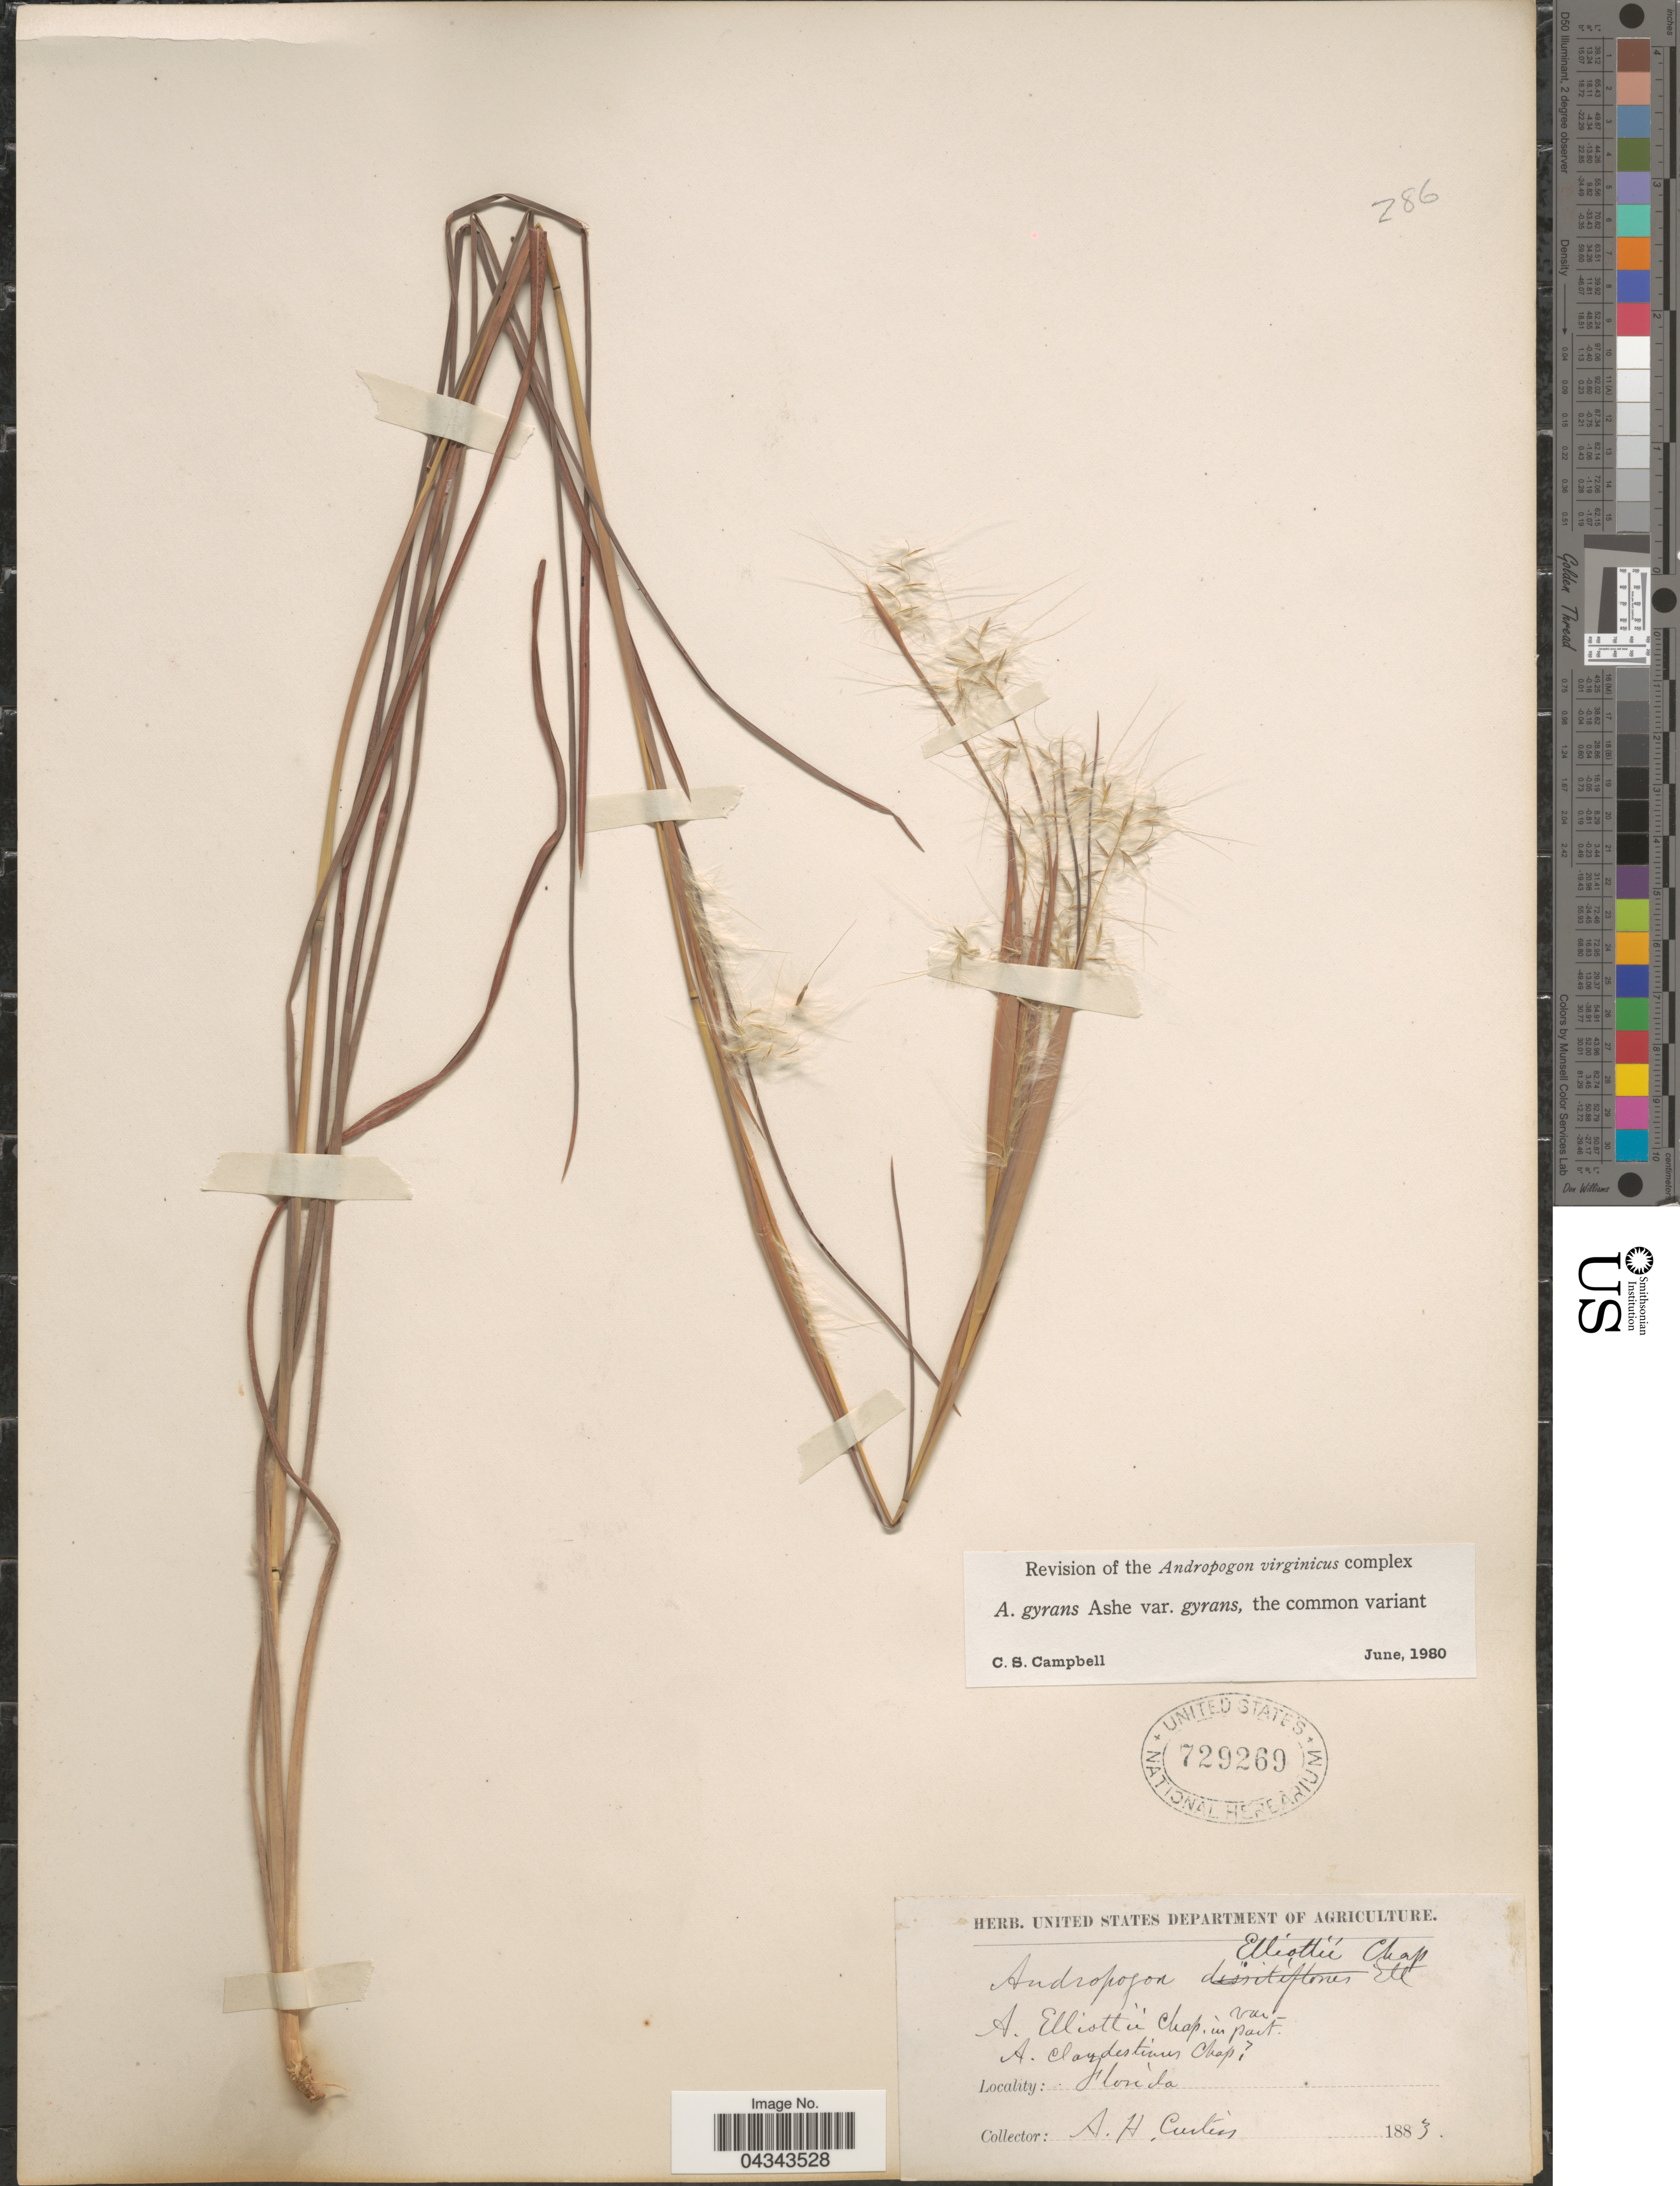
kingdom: Plantae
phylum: Tracheophyta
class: Liliopsida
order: Poales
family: Poaceae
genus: Andropogon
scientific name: Andropogon gyrans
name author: Ashe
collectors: A. H. Curtiss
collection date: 1883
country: United States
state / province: Florida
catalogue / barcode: US 729269